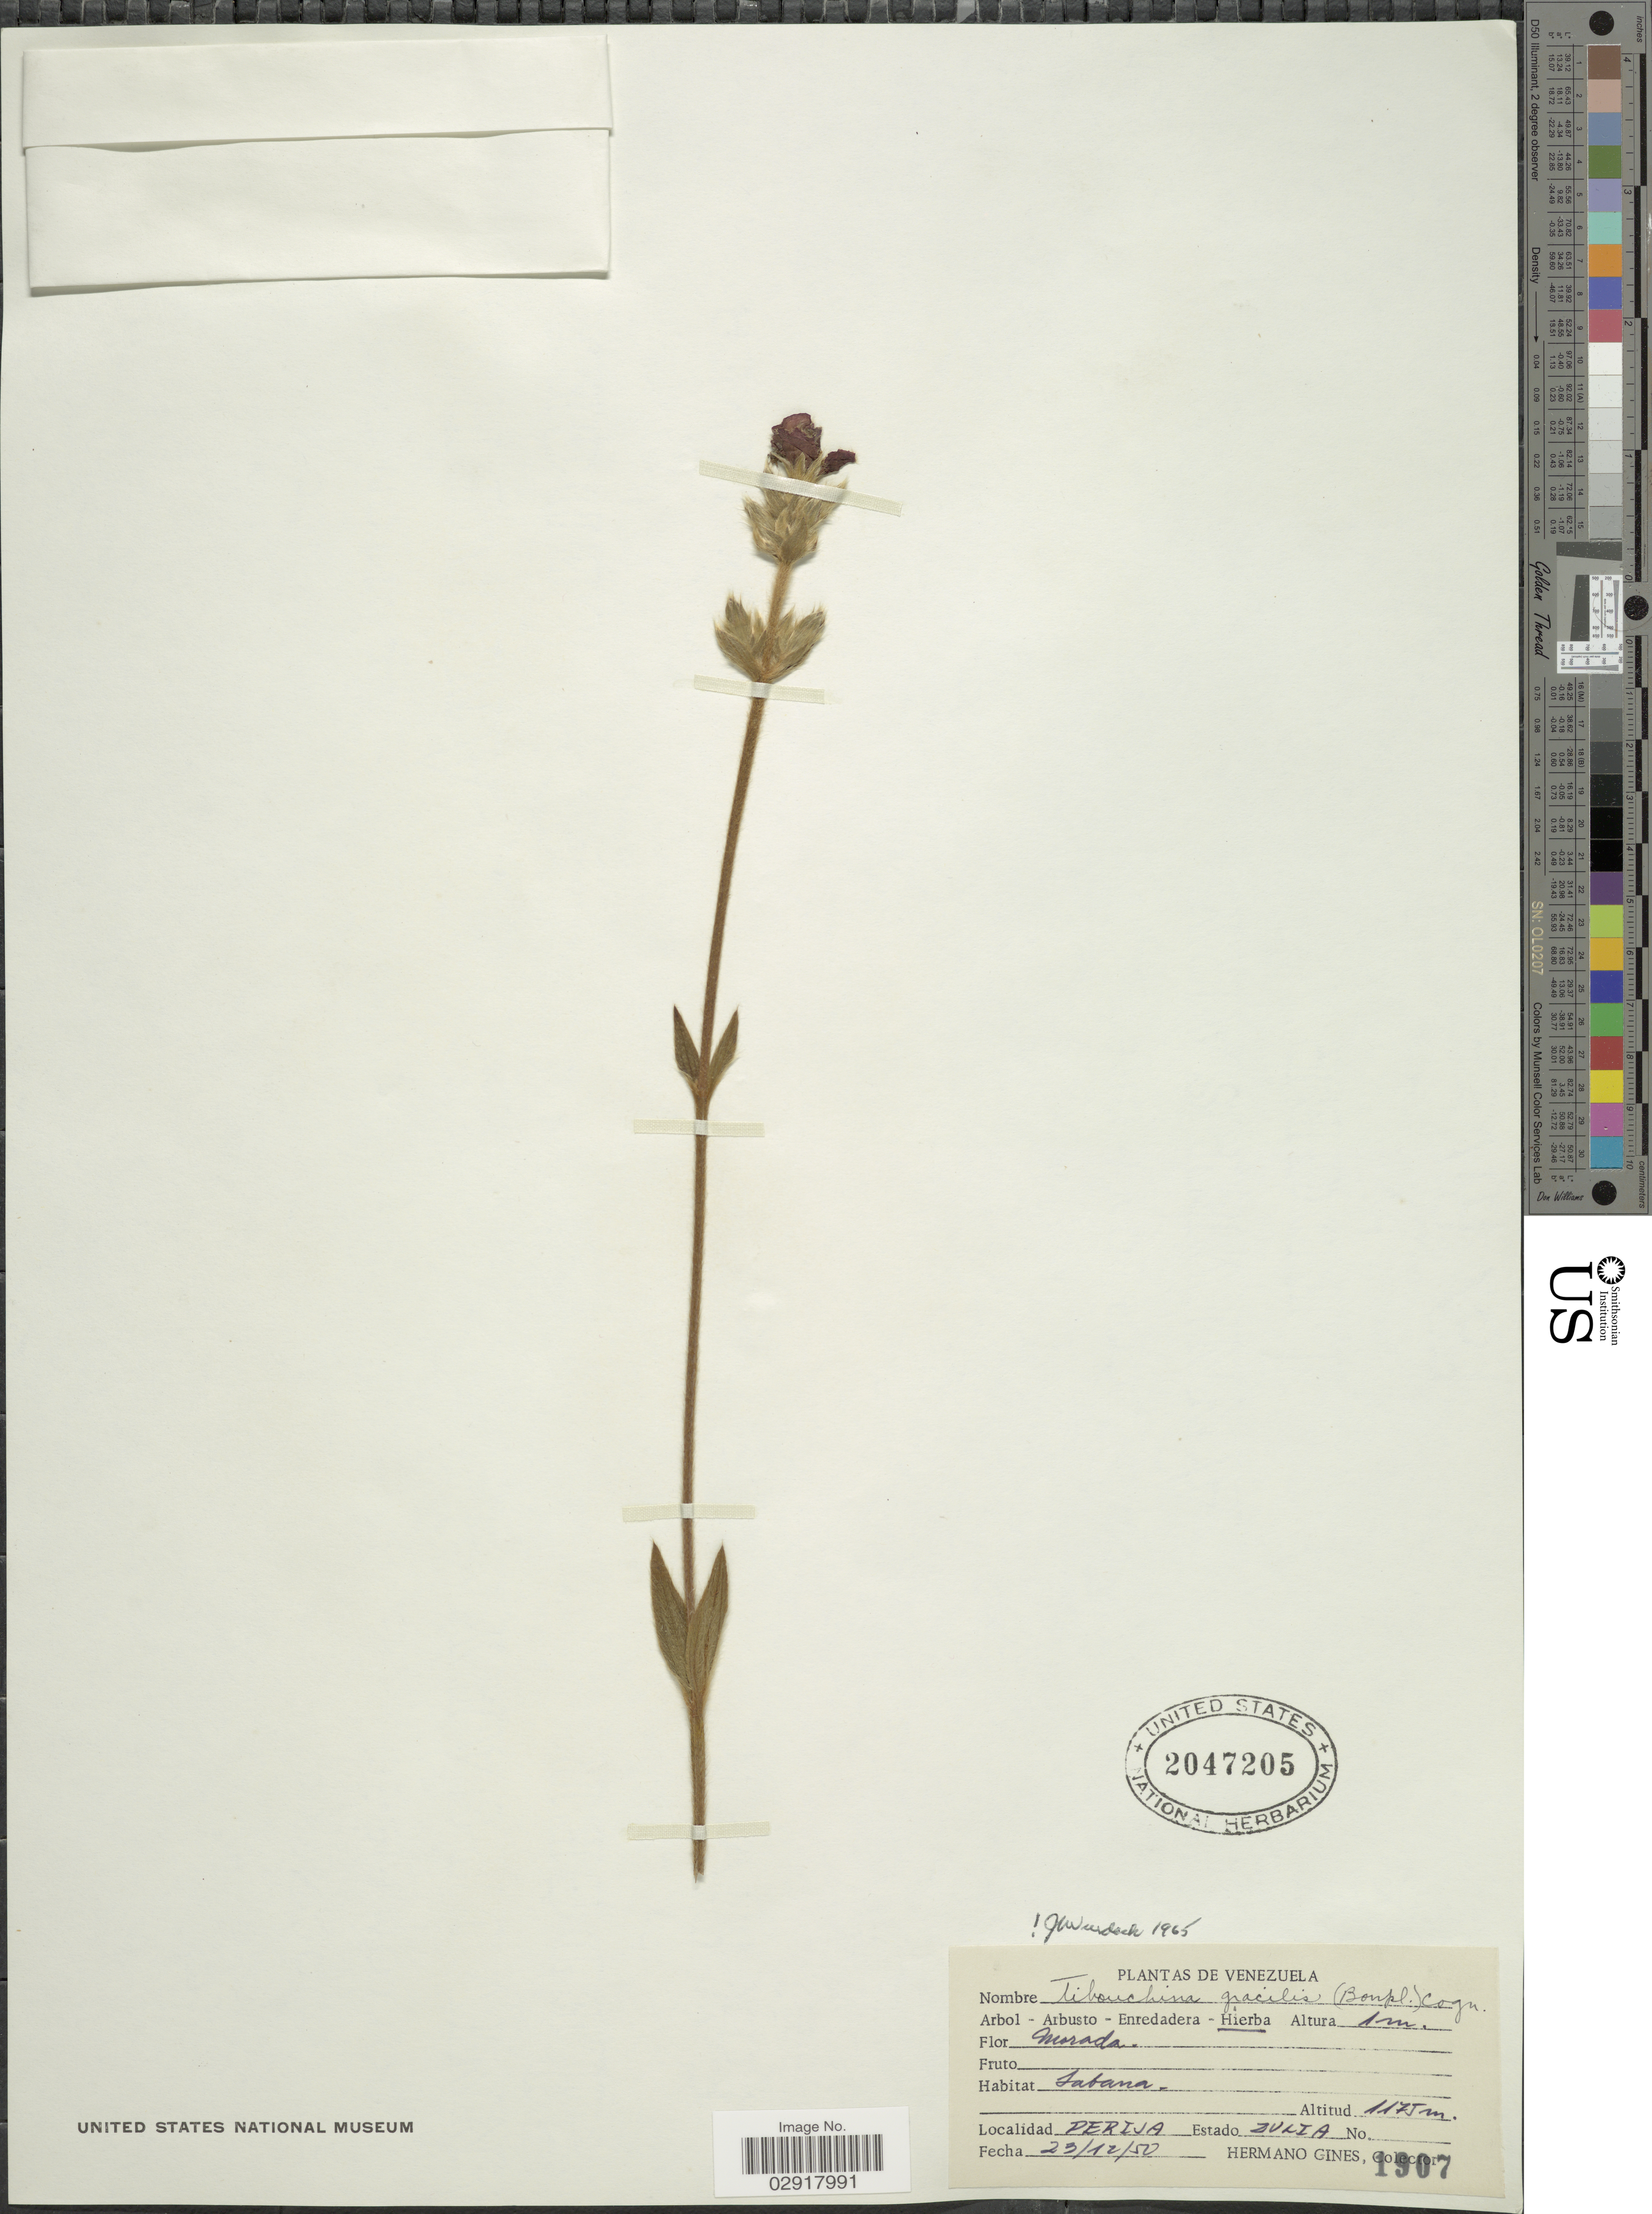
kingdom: Plantae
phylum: Tracheophyta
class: Magnoliopsida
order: Myrtales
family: Melastomataceae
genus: Chaetogastra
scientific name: Chaetogastra gracilis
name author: (Bonpl.) DC.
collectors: Bro. Gines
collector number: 1907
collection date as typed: Transcribed d/m/y: 23/12/50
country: Venezuela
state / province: Zulia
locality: Perija.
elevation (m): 1175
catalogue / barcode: US 2047205